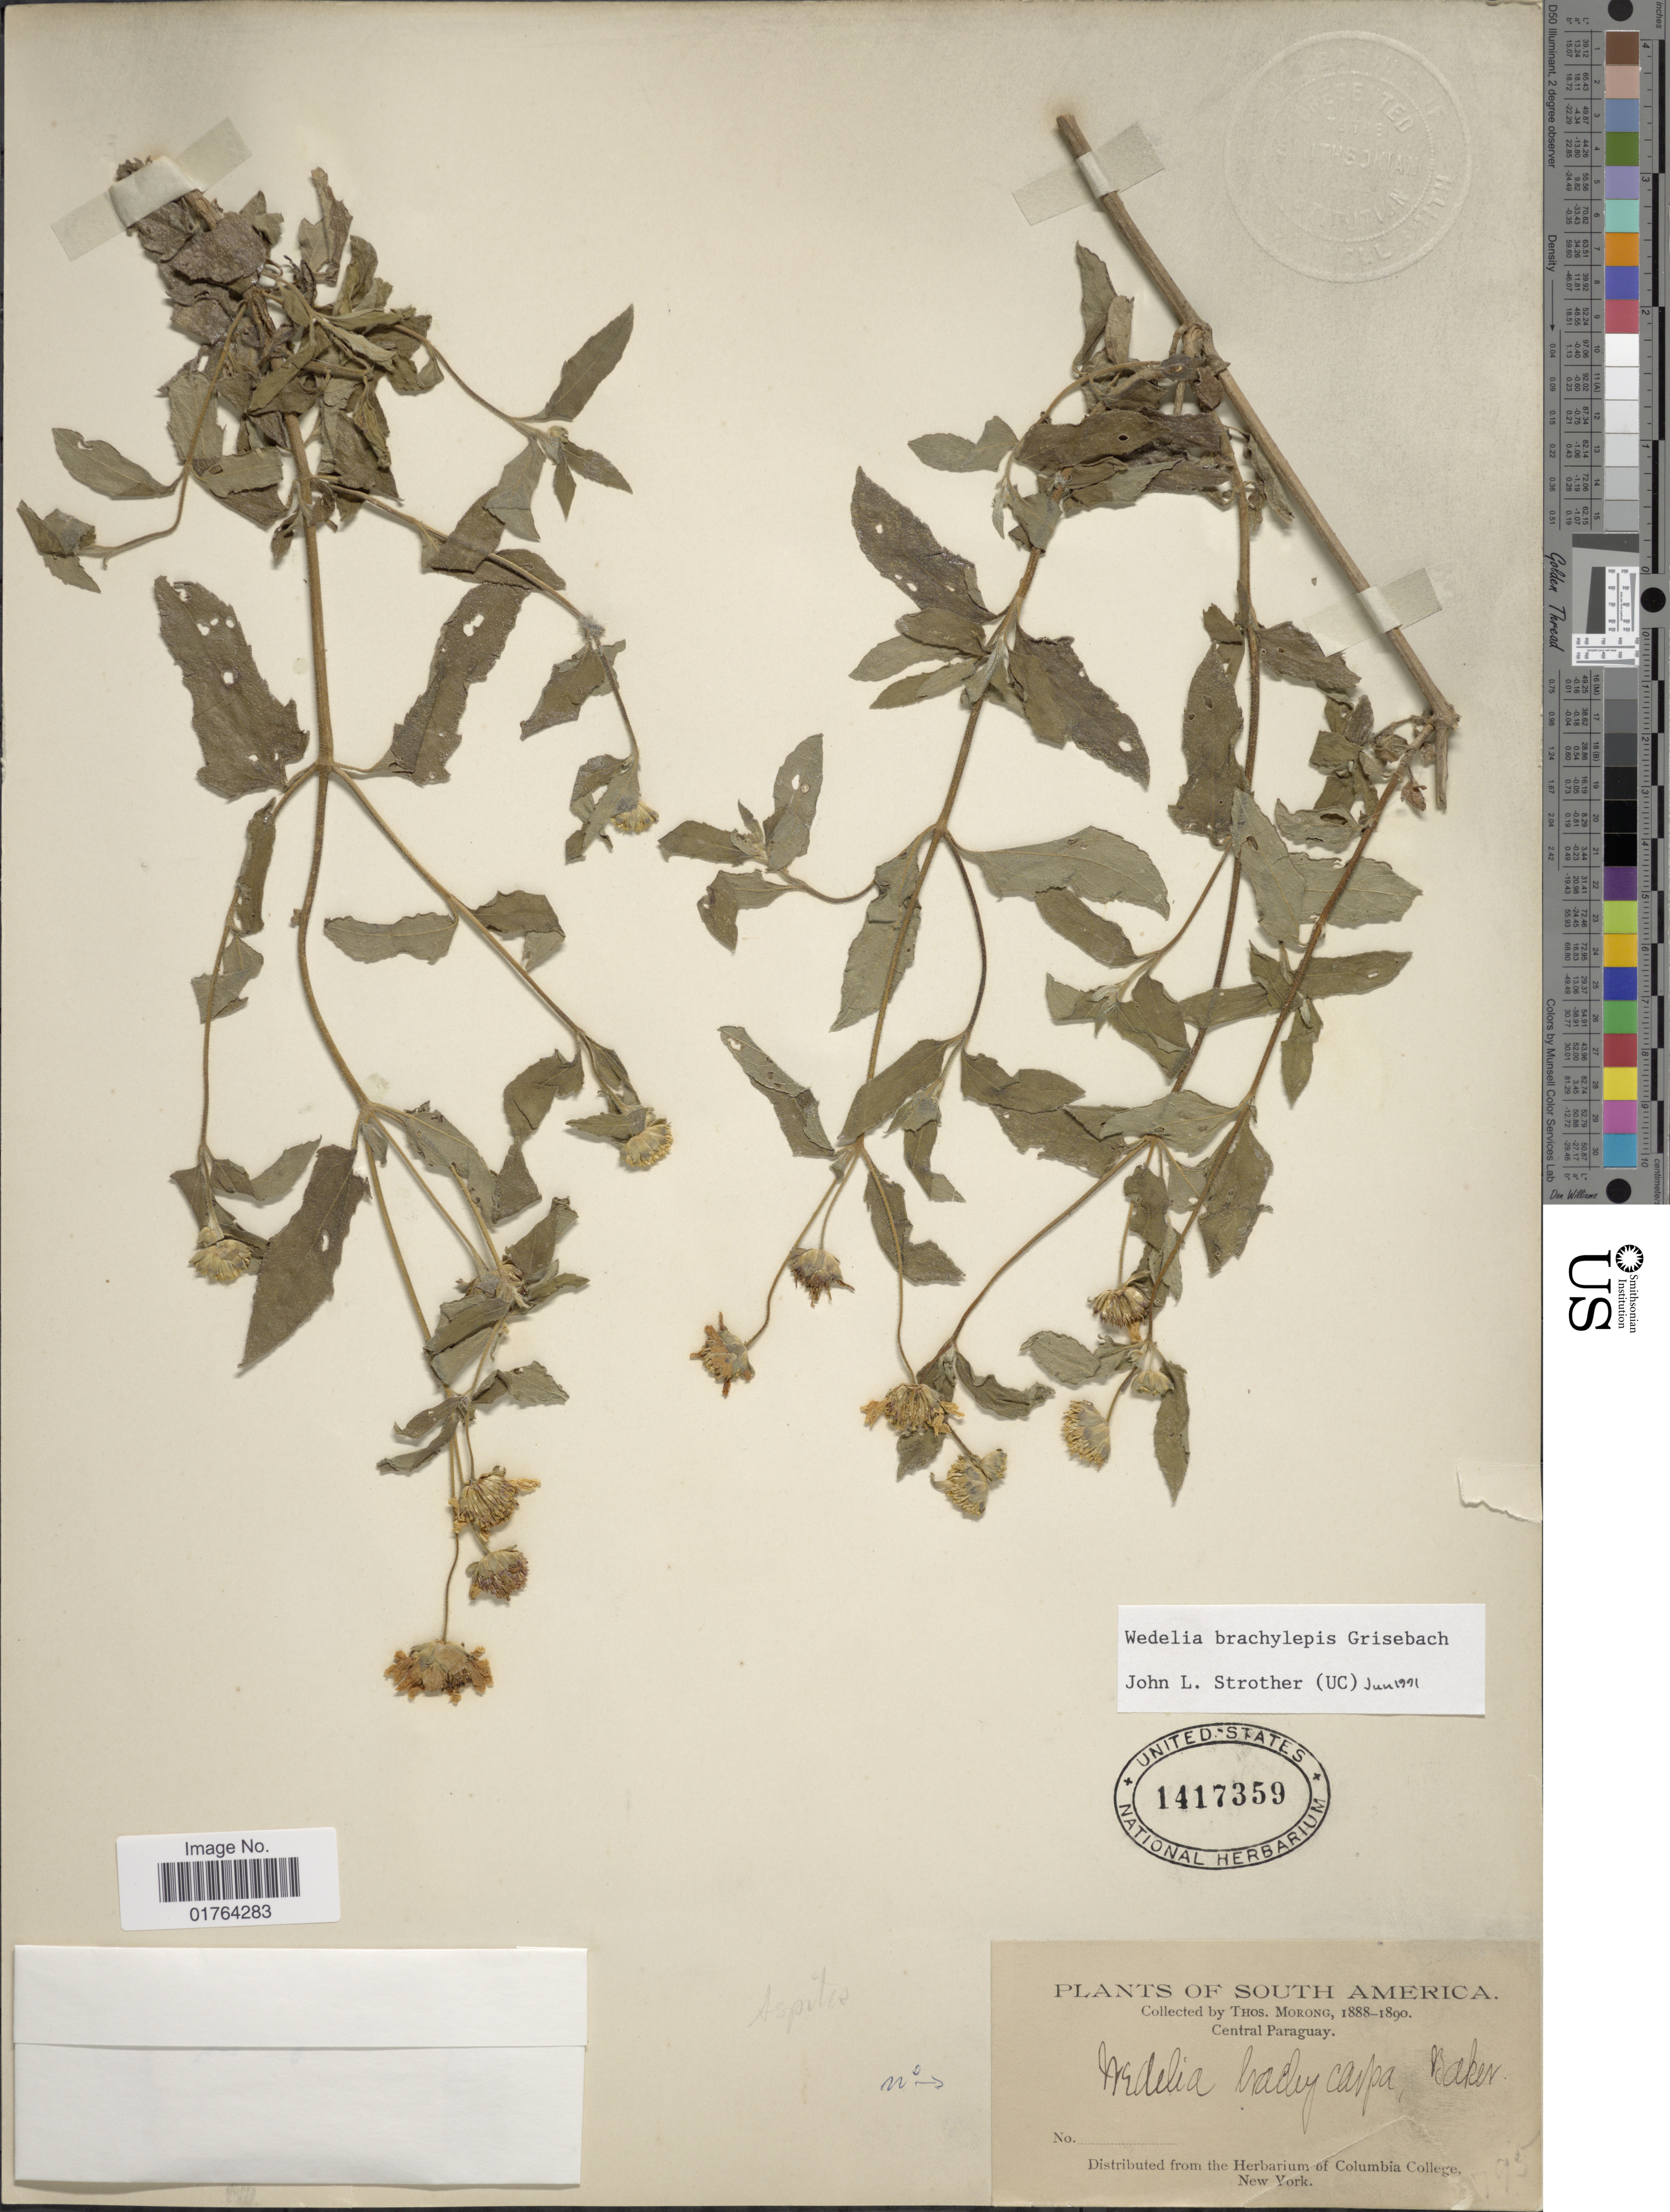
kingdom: Plantae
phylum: Tracheophyta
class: Magnoliopsida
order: Asterales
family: Asteraceae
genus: Wedelia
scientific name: Wedelia brachylepis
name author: Griseb.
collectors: ex herb. T. Morong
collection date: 1888/1890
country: Paraguay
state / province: Central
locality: Central Paraguay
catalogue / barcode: US 1417359